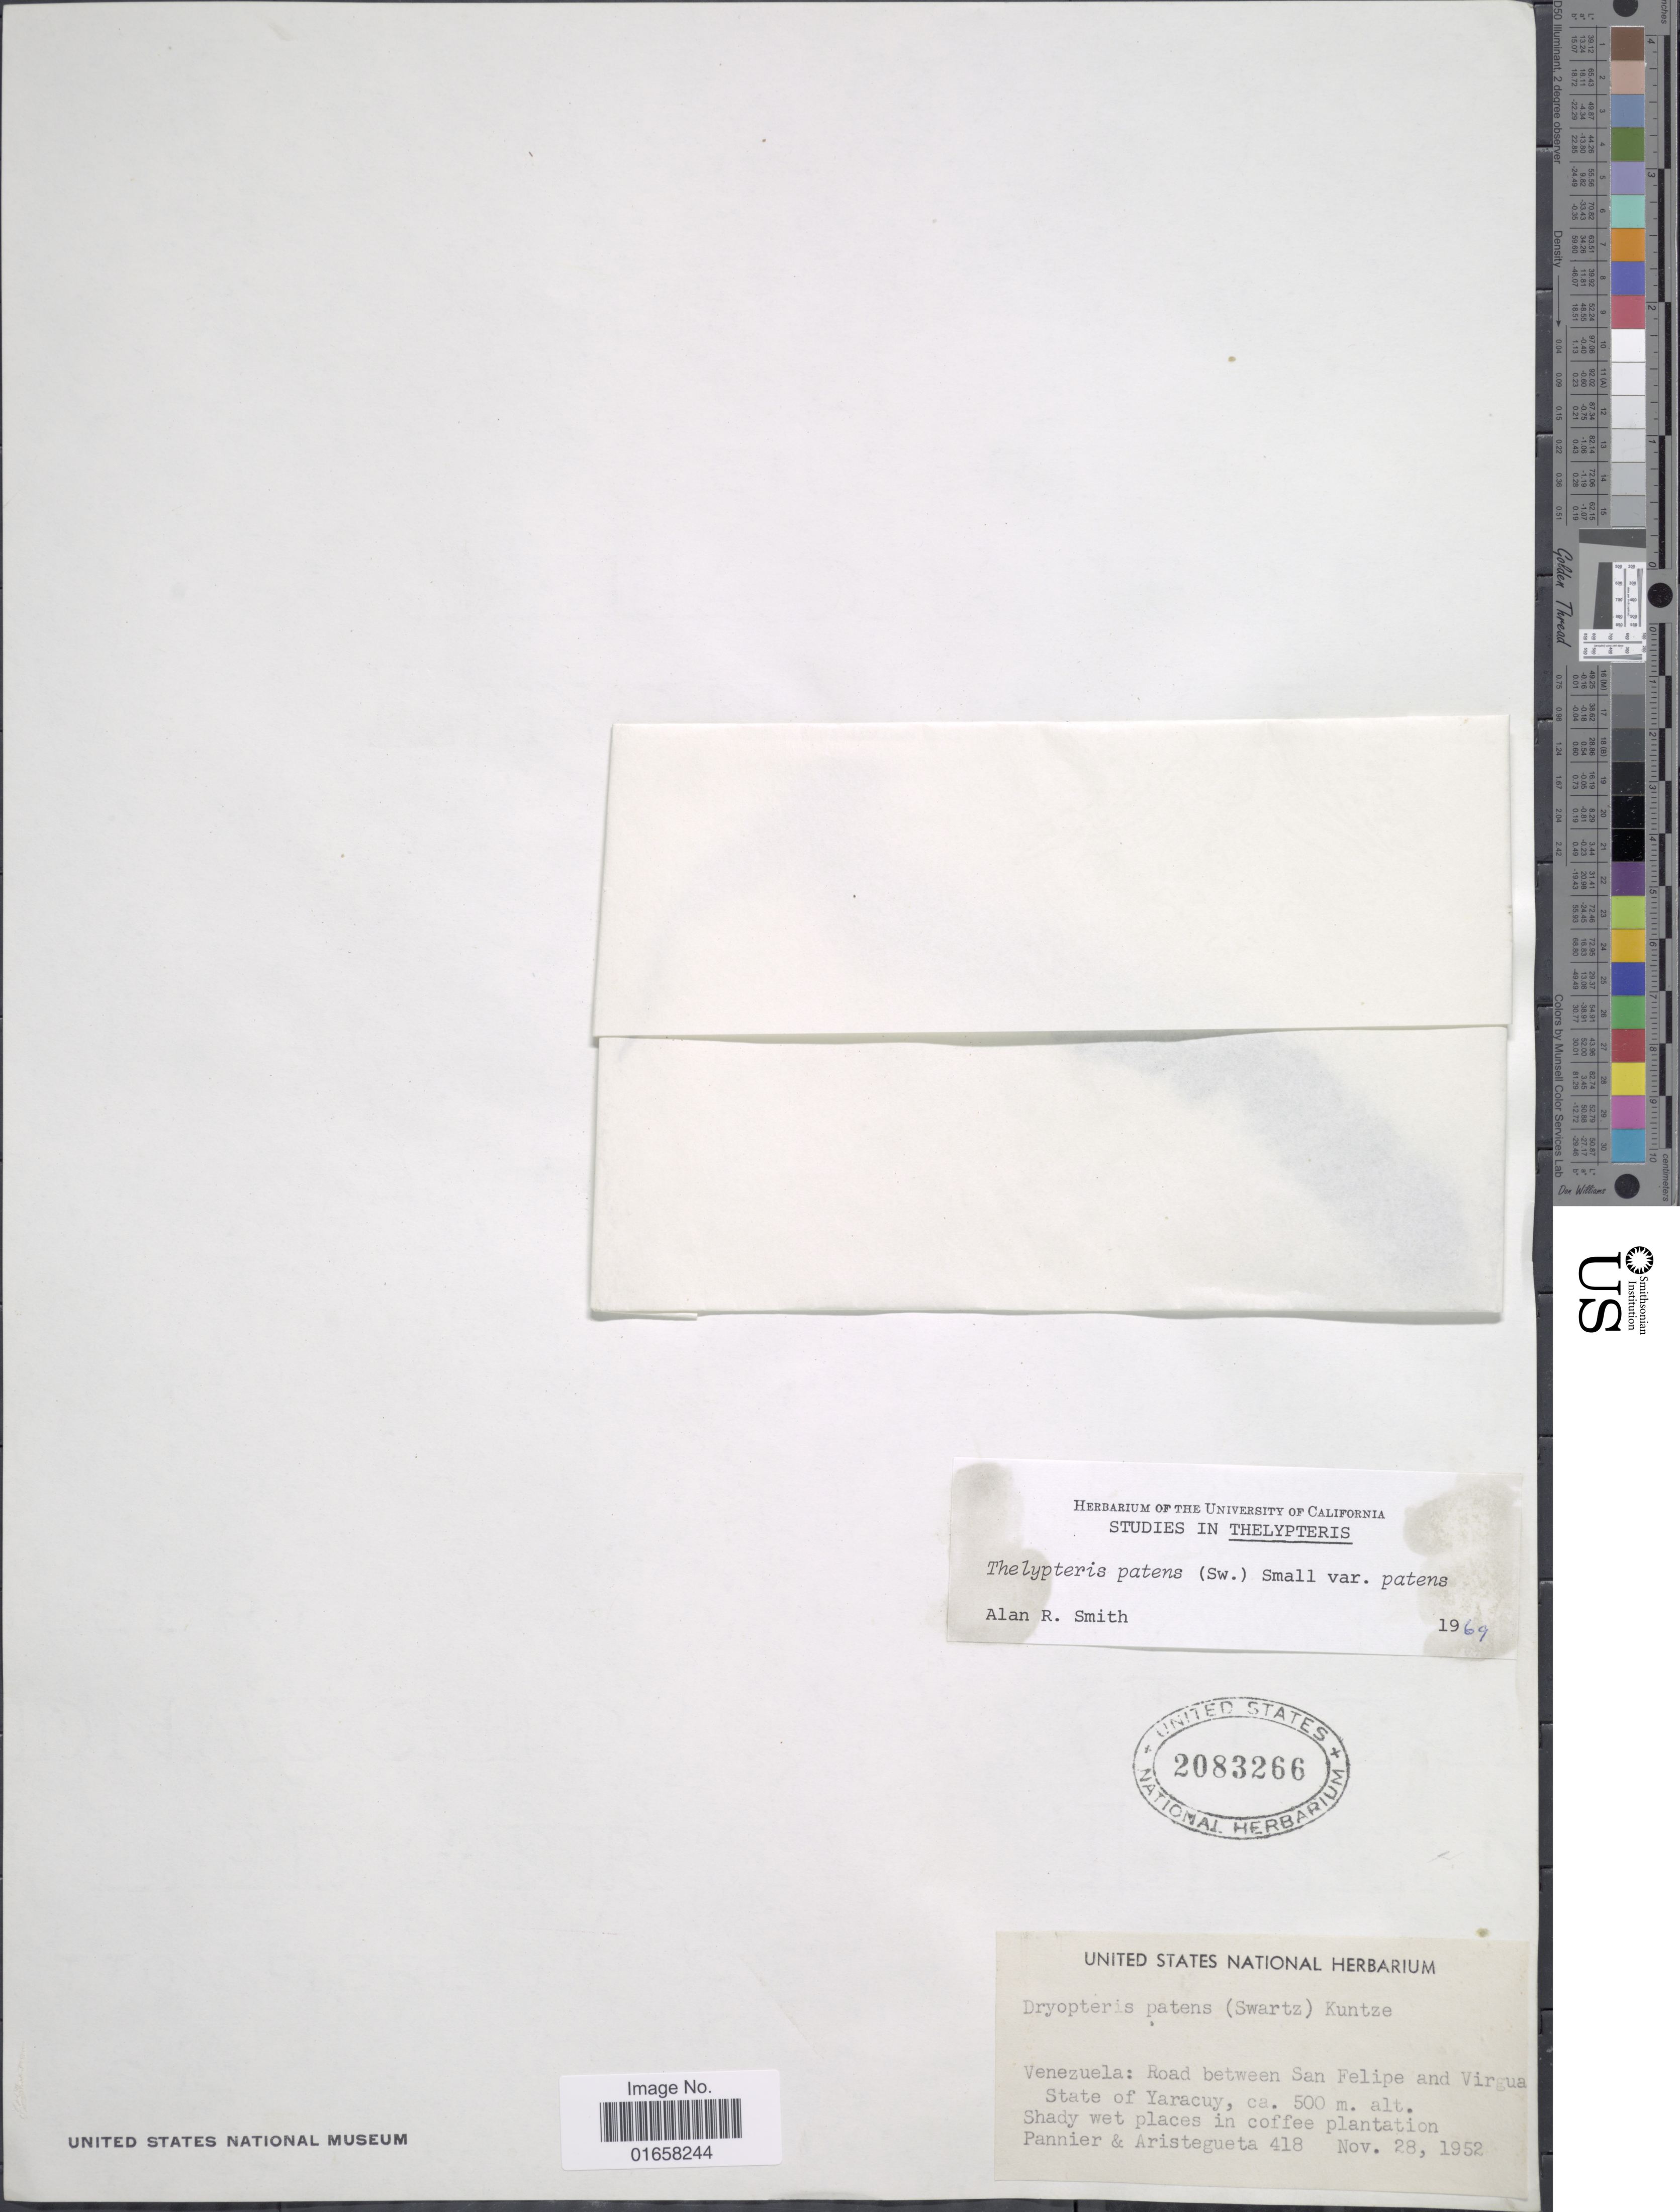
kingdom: Plantae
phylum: Tracheophyta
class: Polypodiopsida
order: Polypodiales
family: Thelypteridaceae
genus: Christella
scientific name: Christella patens var. patens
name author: (Sw.) Holttum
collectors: Pannier & -. Aristeguieta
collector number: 418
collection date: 1952-11-28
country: Venezuela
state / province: Yaracuy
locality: Road between Sam felipe and Virgua. State of Yaracuy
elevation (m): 500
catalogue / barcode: US 2083266